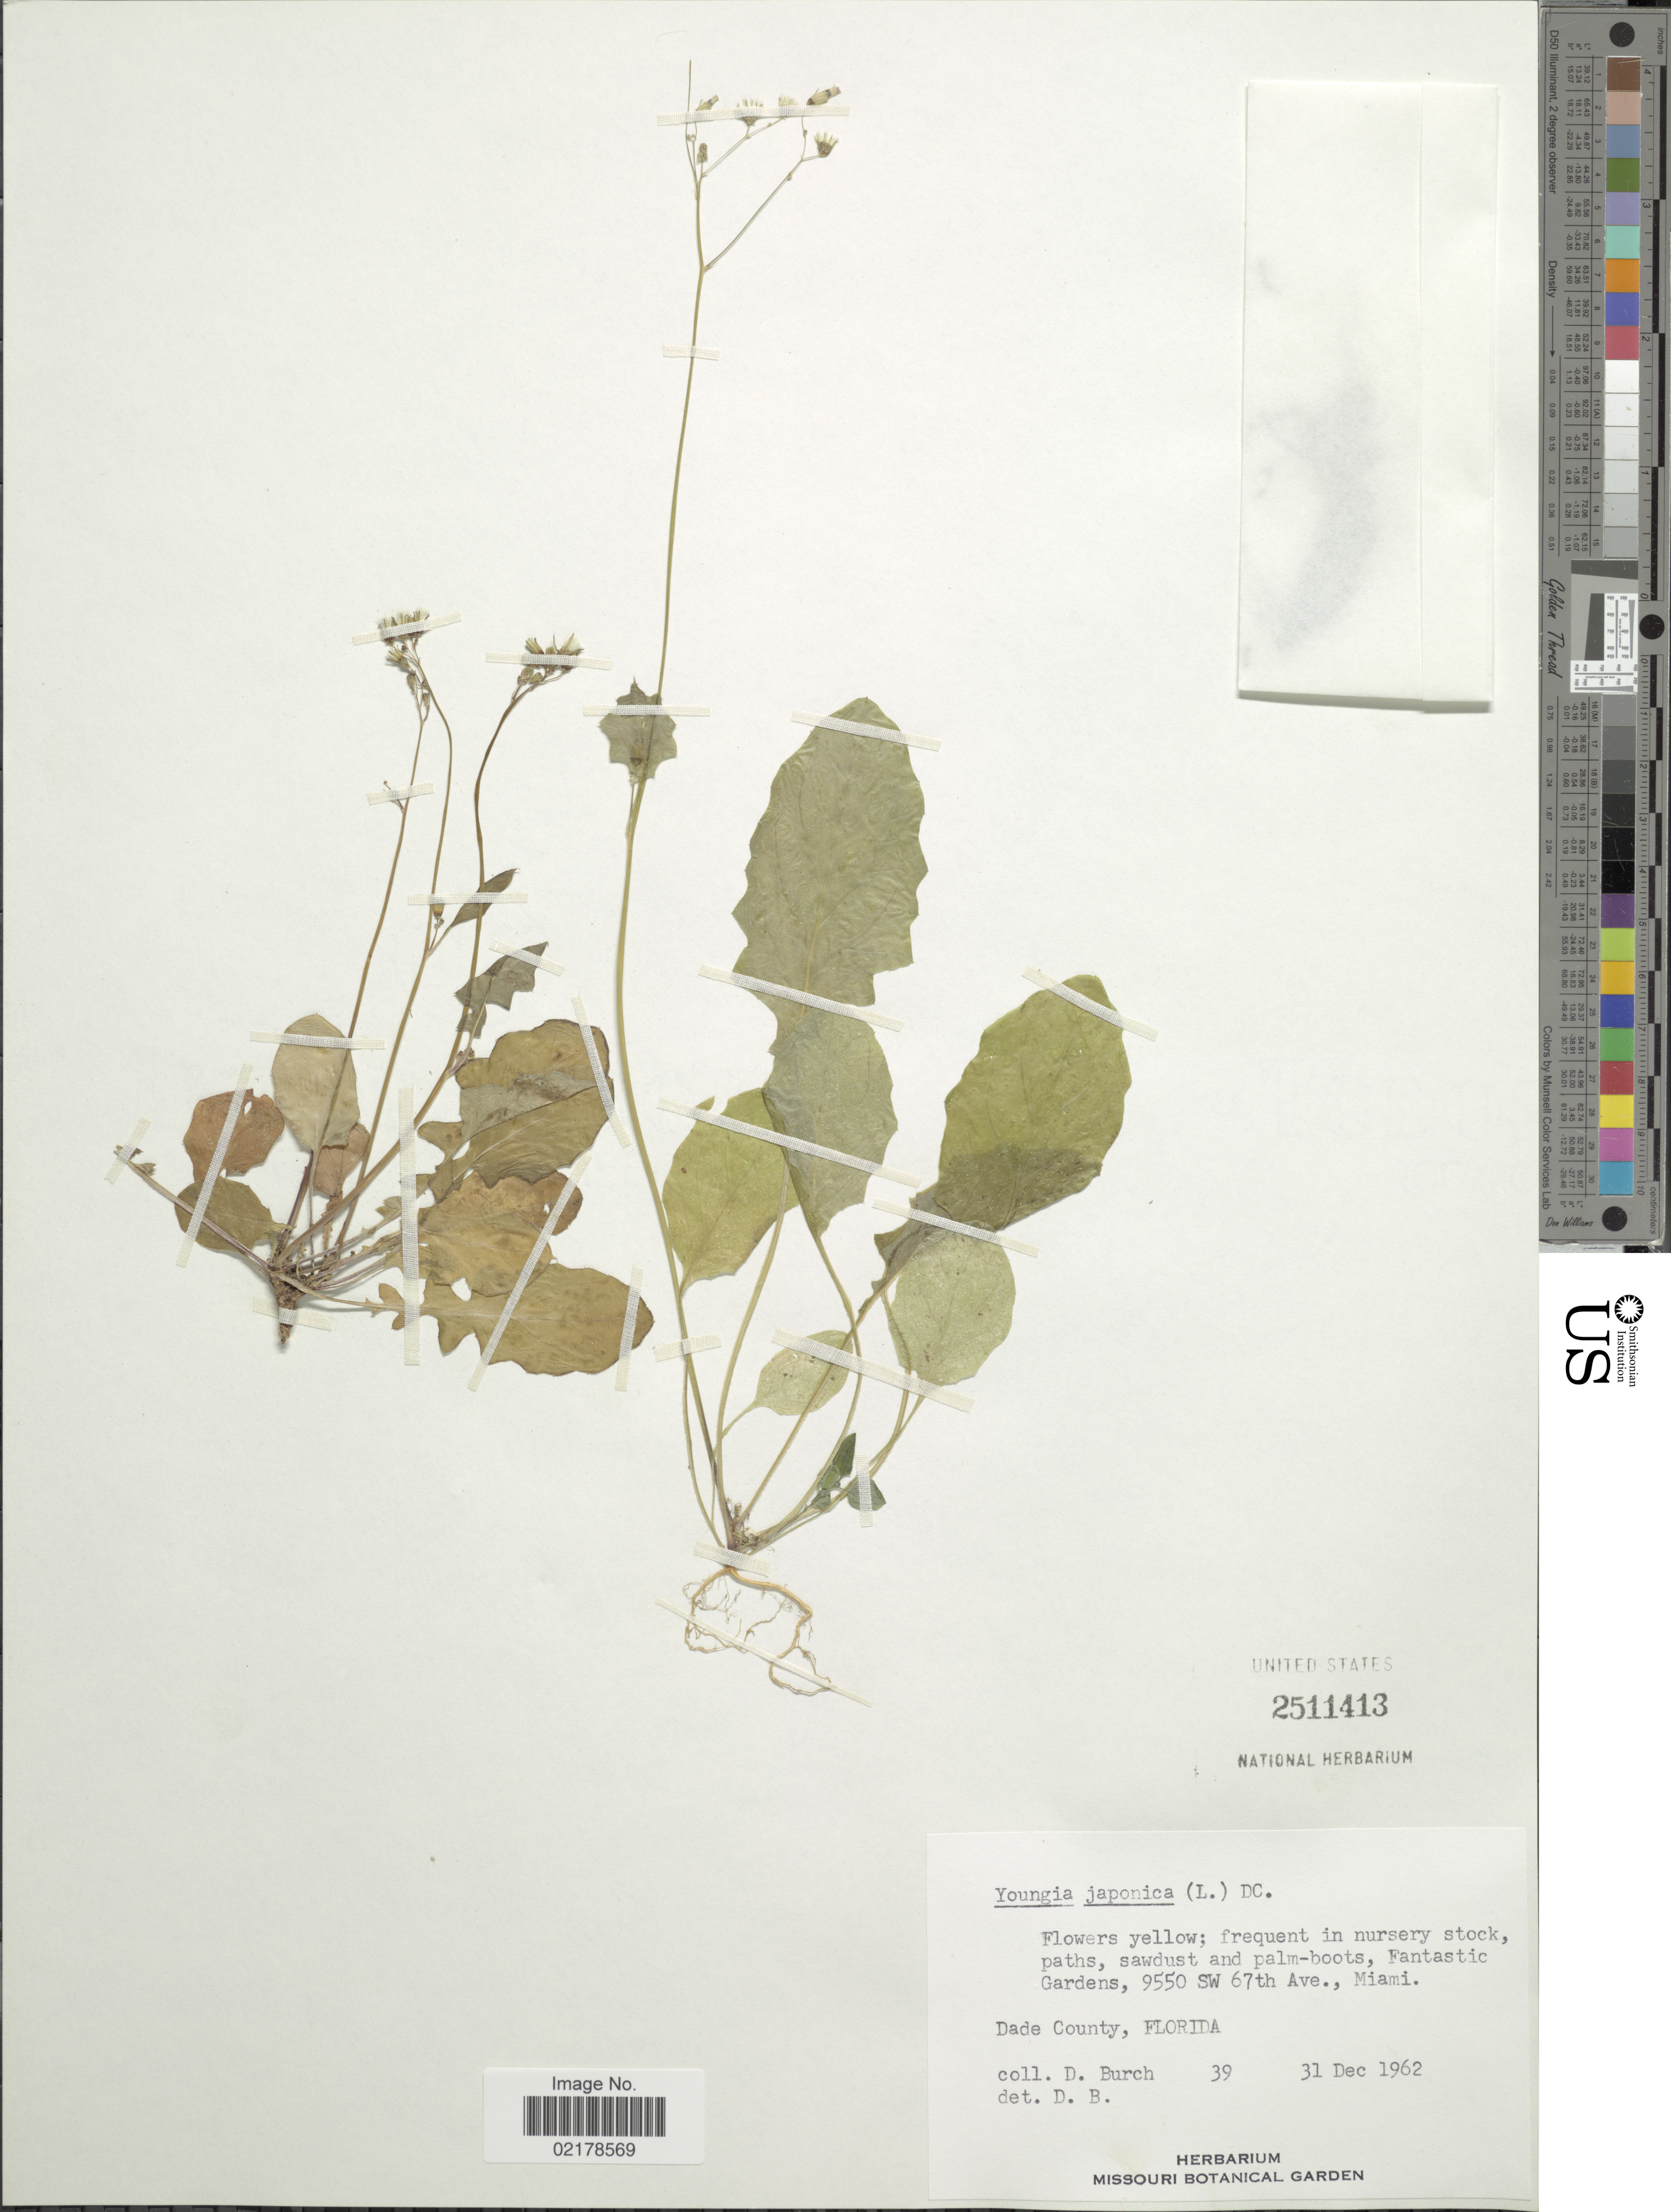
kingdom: Plantae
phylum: Tracheophyta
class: Magnoliopsida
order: Asterales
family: Asteraceae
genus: Youngia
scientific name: Youngia japonica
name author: (L.) DC.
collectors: D. Burch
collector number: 39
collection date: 1962-12-31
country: United States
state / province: Florida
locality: Fantastic Gardens, 9550 SW 67th Ave., Miami Dade County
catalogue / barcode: US 2511413